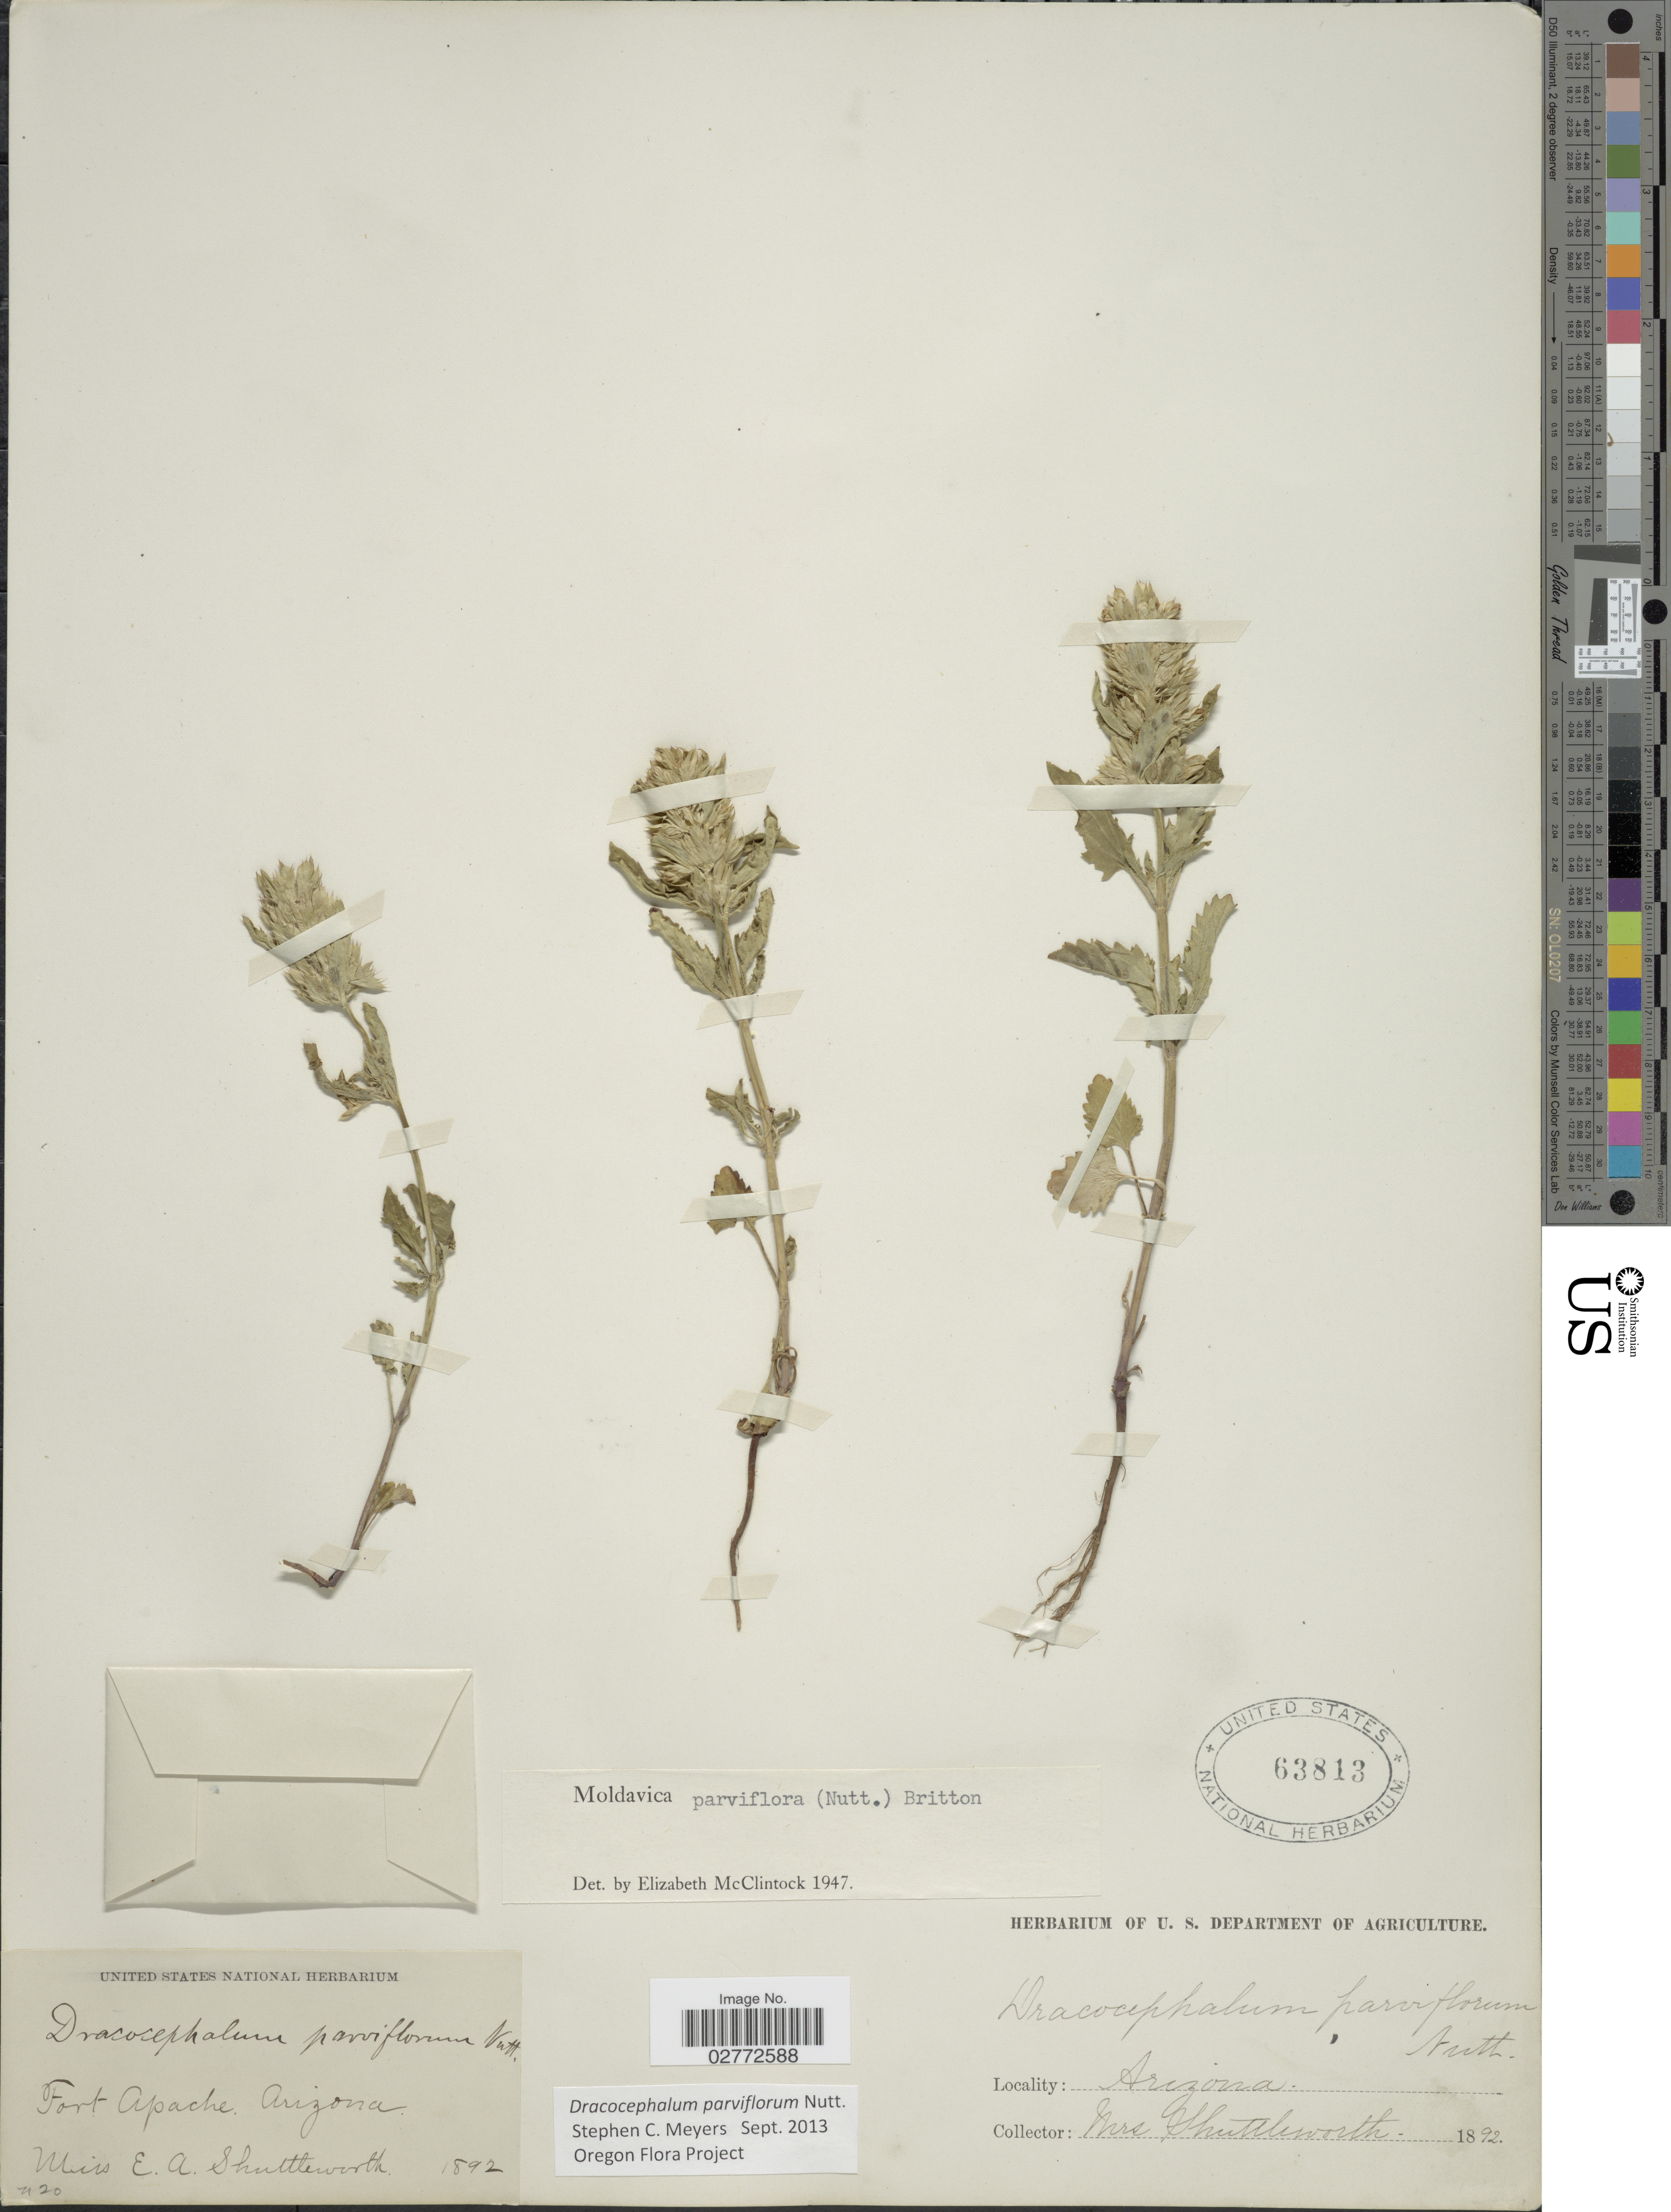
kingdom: Plantae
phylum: Tracheophyta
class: Magnoliopsida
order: Lamiales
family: Lamiaceae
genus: Dracocephalum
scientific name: Dracocephalum parviflorum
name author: Nutt.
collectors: E. Shuttleworth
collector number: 20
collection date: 1892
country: United States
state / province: Arizona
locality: Fort Apache.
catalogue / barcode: US 63813